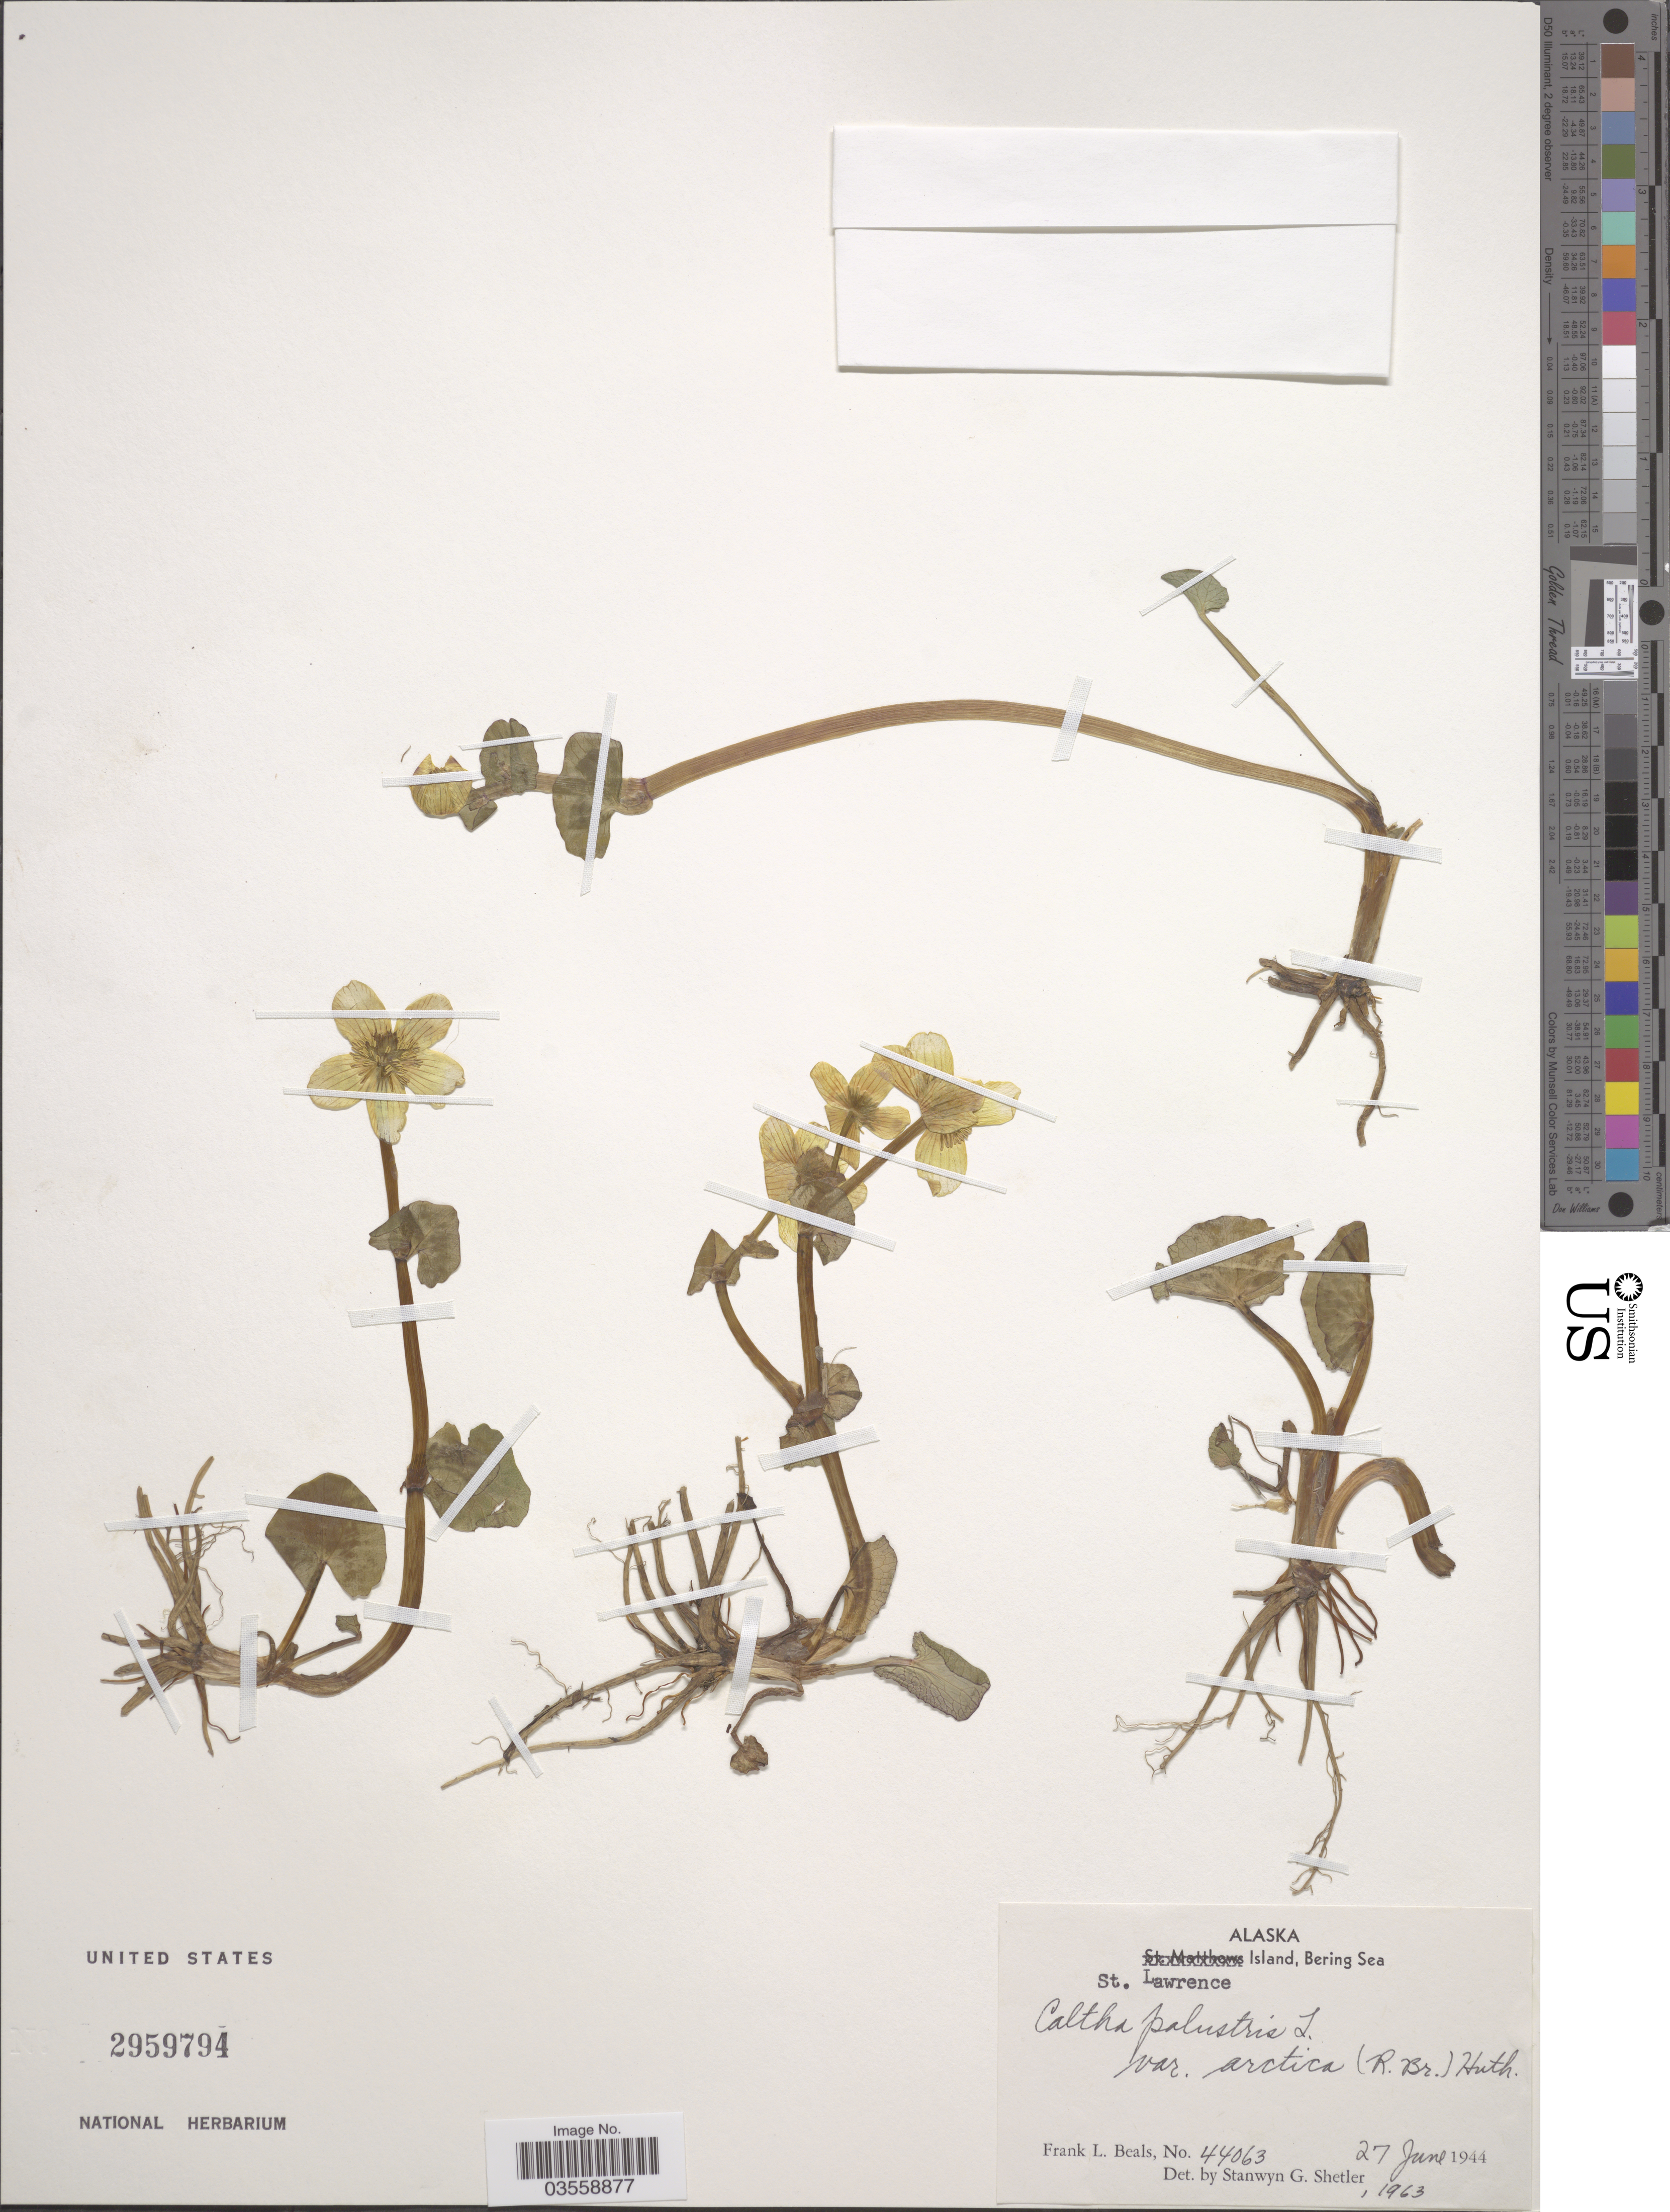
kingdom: Plantae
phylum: Tracheophyta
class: Magnoliopsida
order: Ranunculales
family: Ranunculaceae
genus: Caltha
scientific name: Caltha palustris subsp. arctica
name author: (R. Br.) Hultén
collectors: F. Beals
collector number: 44063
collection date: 1944-06-27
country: United States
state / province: Alaska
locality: St. Lawrence Island, Bering Sea.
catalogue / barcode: US 2959794